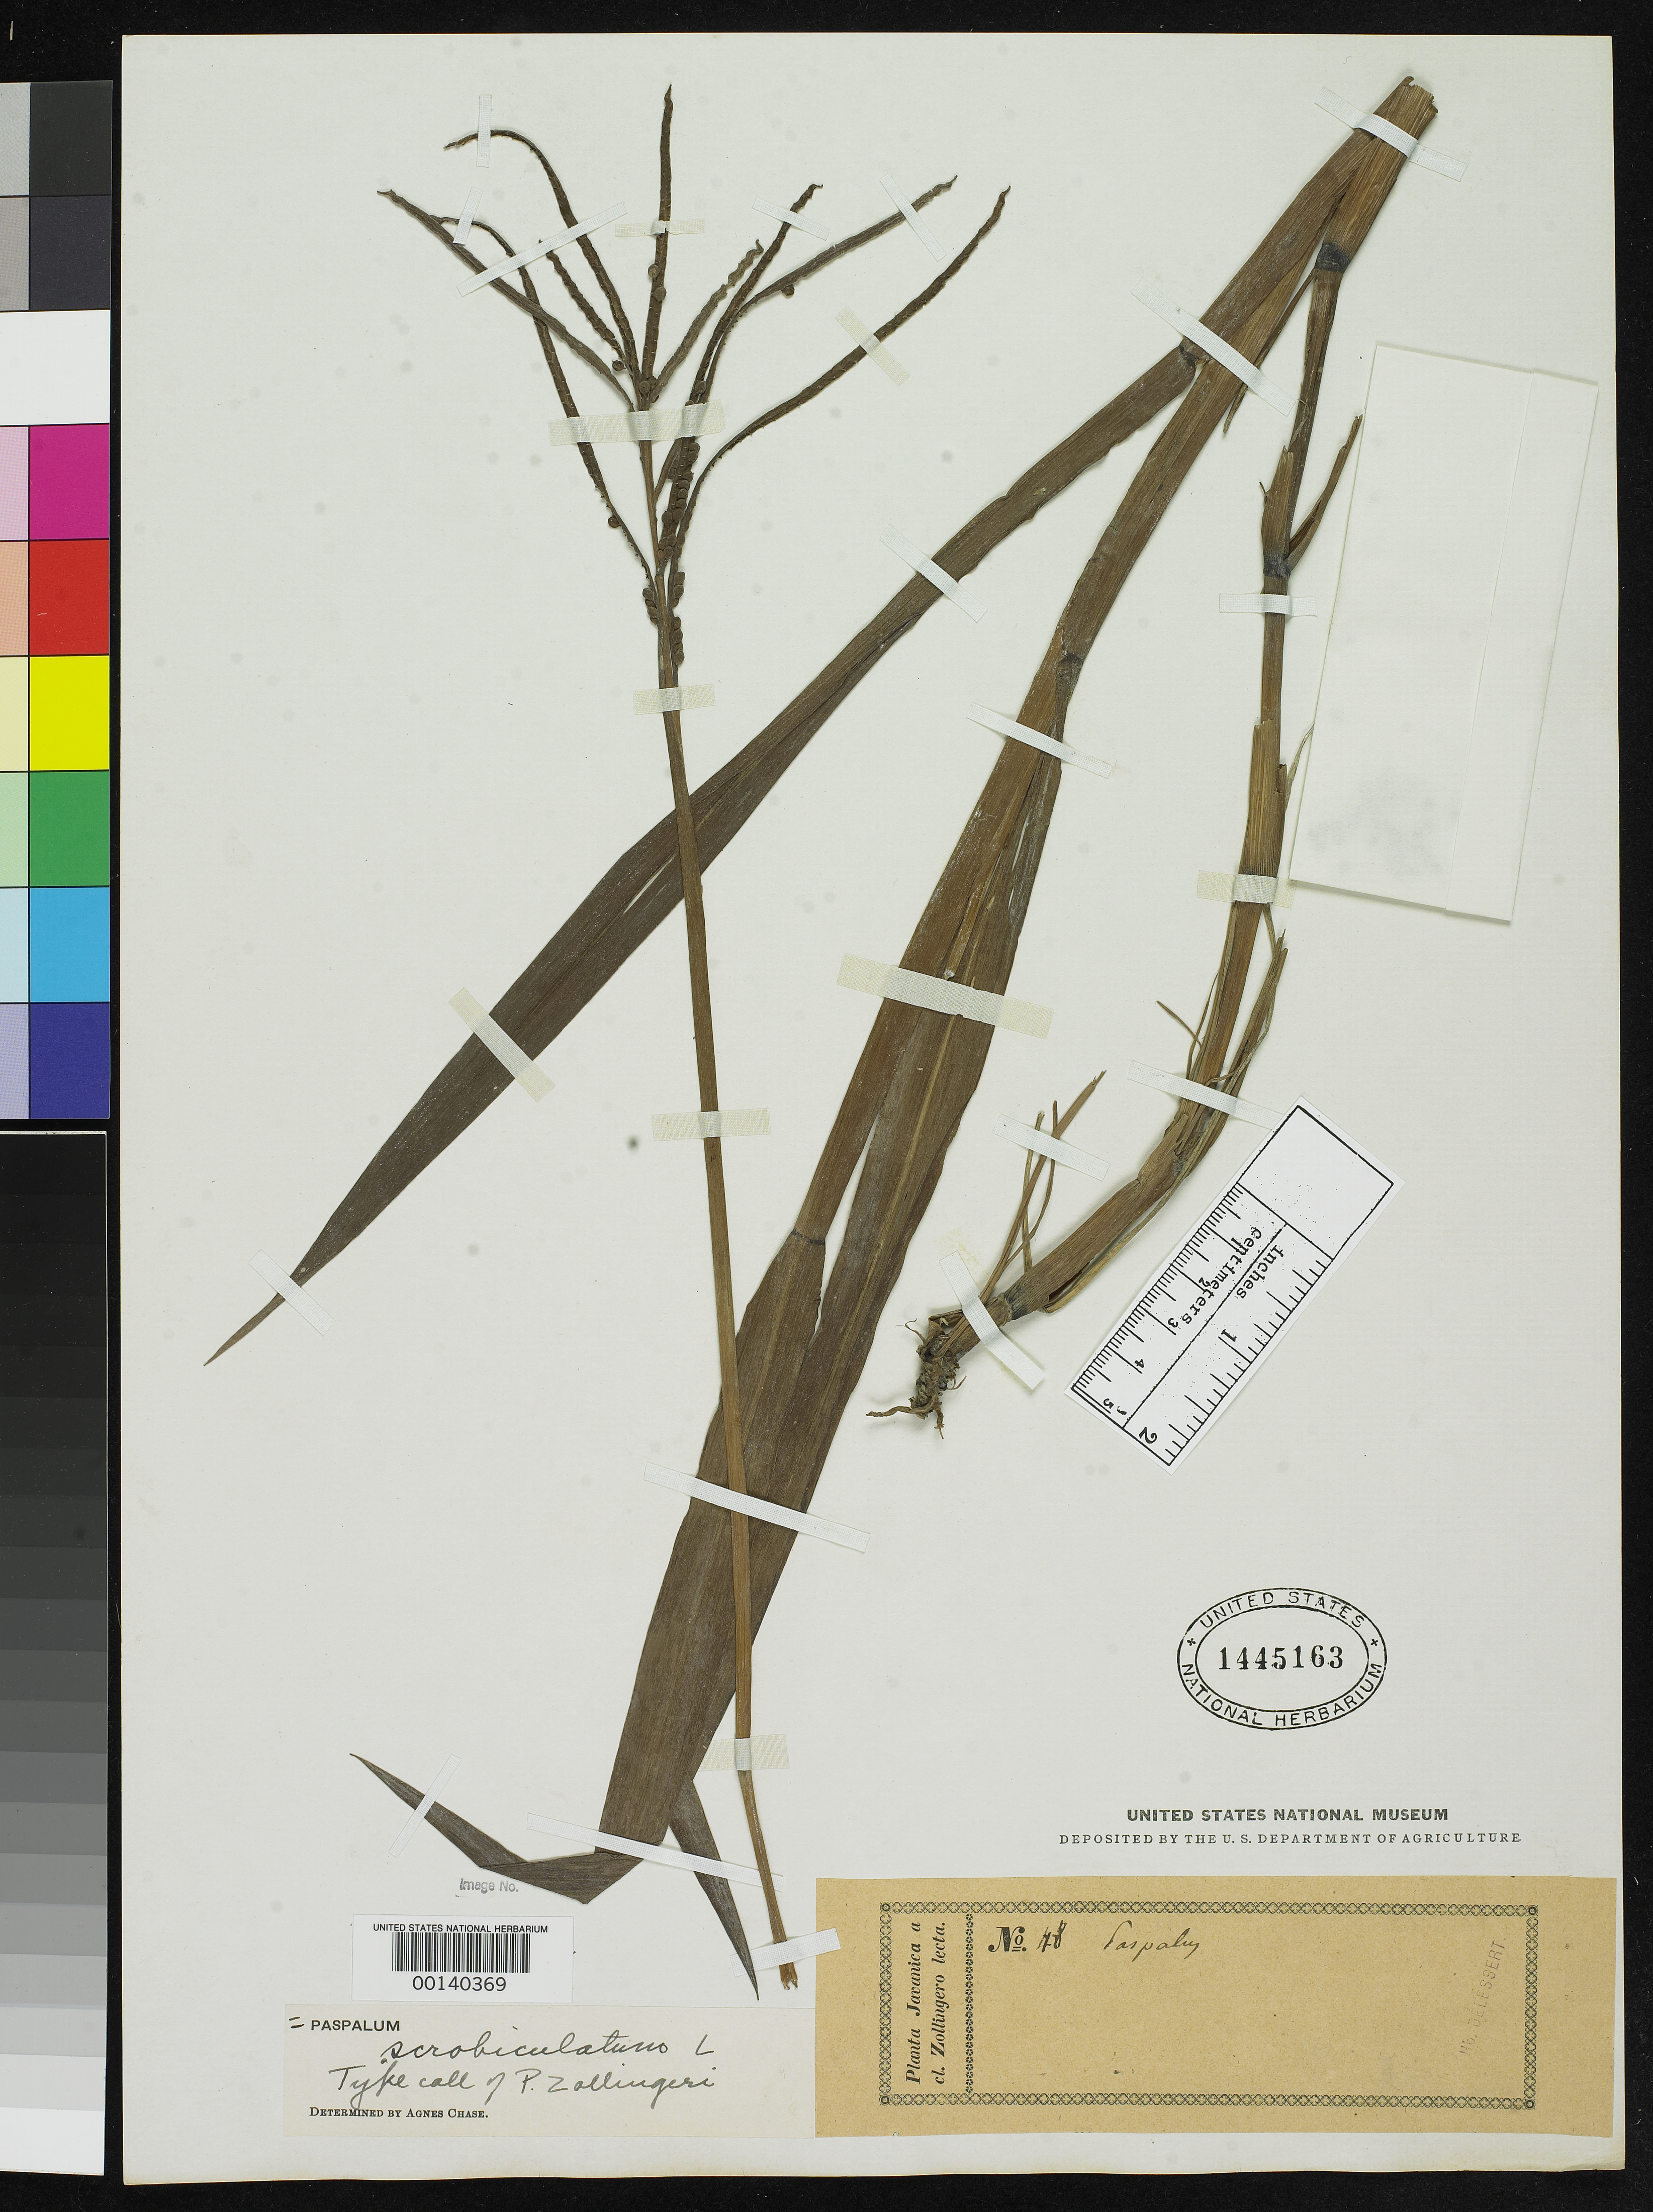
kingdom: Plantae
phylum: Tracheophyta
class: Liliopsida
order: Poales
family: Poaceae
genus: Paspalum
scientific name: Paspalum zollingeri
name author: Steud.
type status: Isotype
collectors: H. Zollinger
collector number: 48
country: Indonesia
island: Java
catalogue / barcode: US 1445163